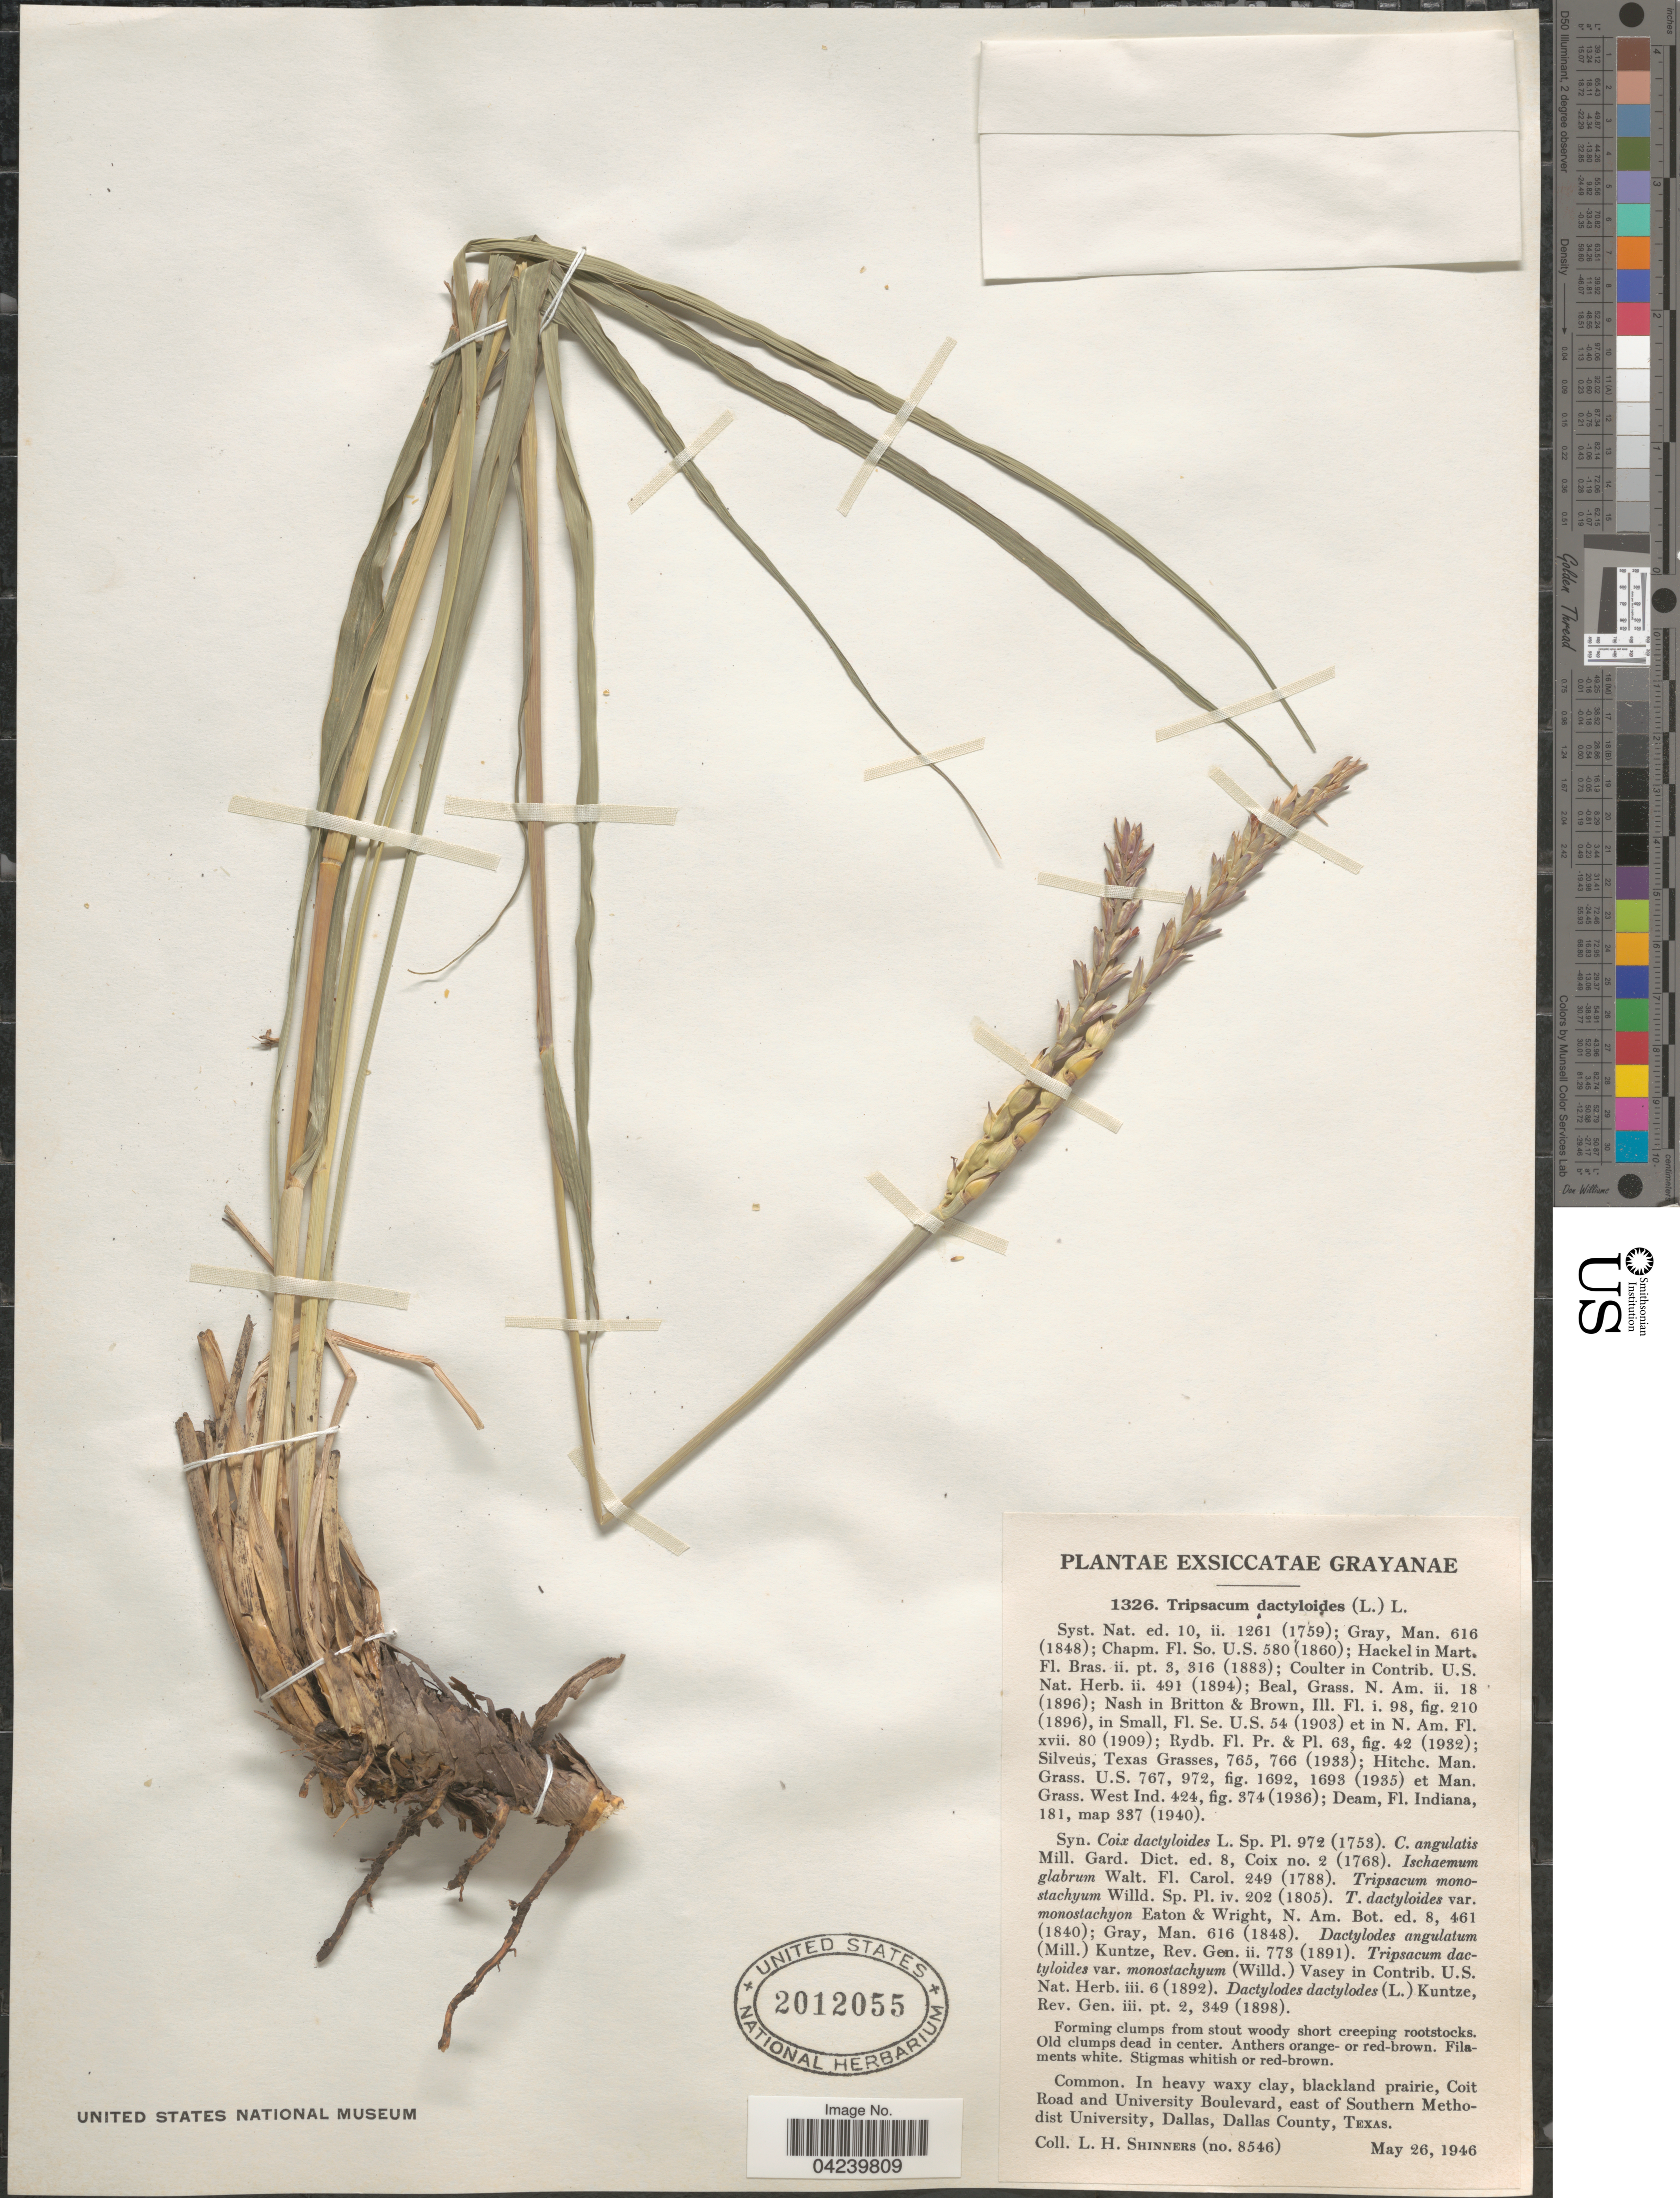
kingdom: Plantae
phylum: Tracheophyta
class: Liliopsida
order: Poales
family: Poaceae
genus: Tripsacum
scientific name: Tripsacum dactyloides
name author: (L.) L.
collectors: L. H. Shinners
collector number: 8546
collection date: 1946-05-26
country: United States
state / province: Texas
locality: In heavy waxy clay, blackland prairie, Coit Road and University Boulevard, east of Southern Methodist University, Dallas, Dallas County.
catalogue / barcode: US 2012055